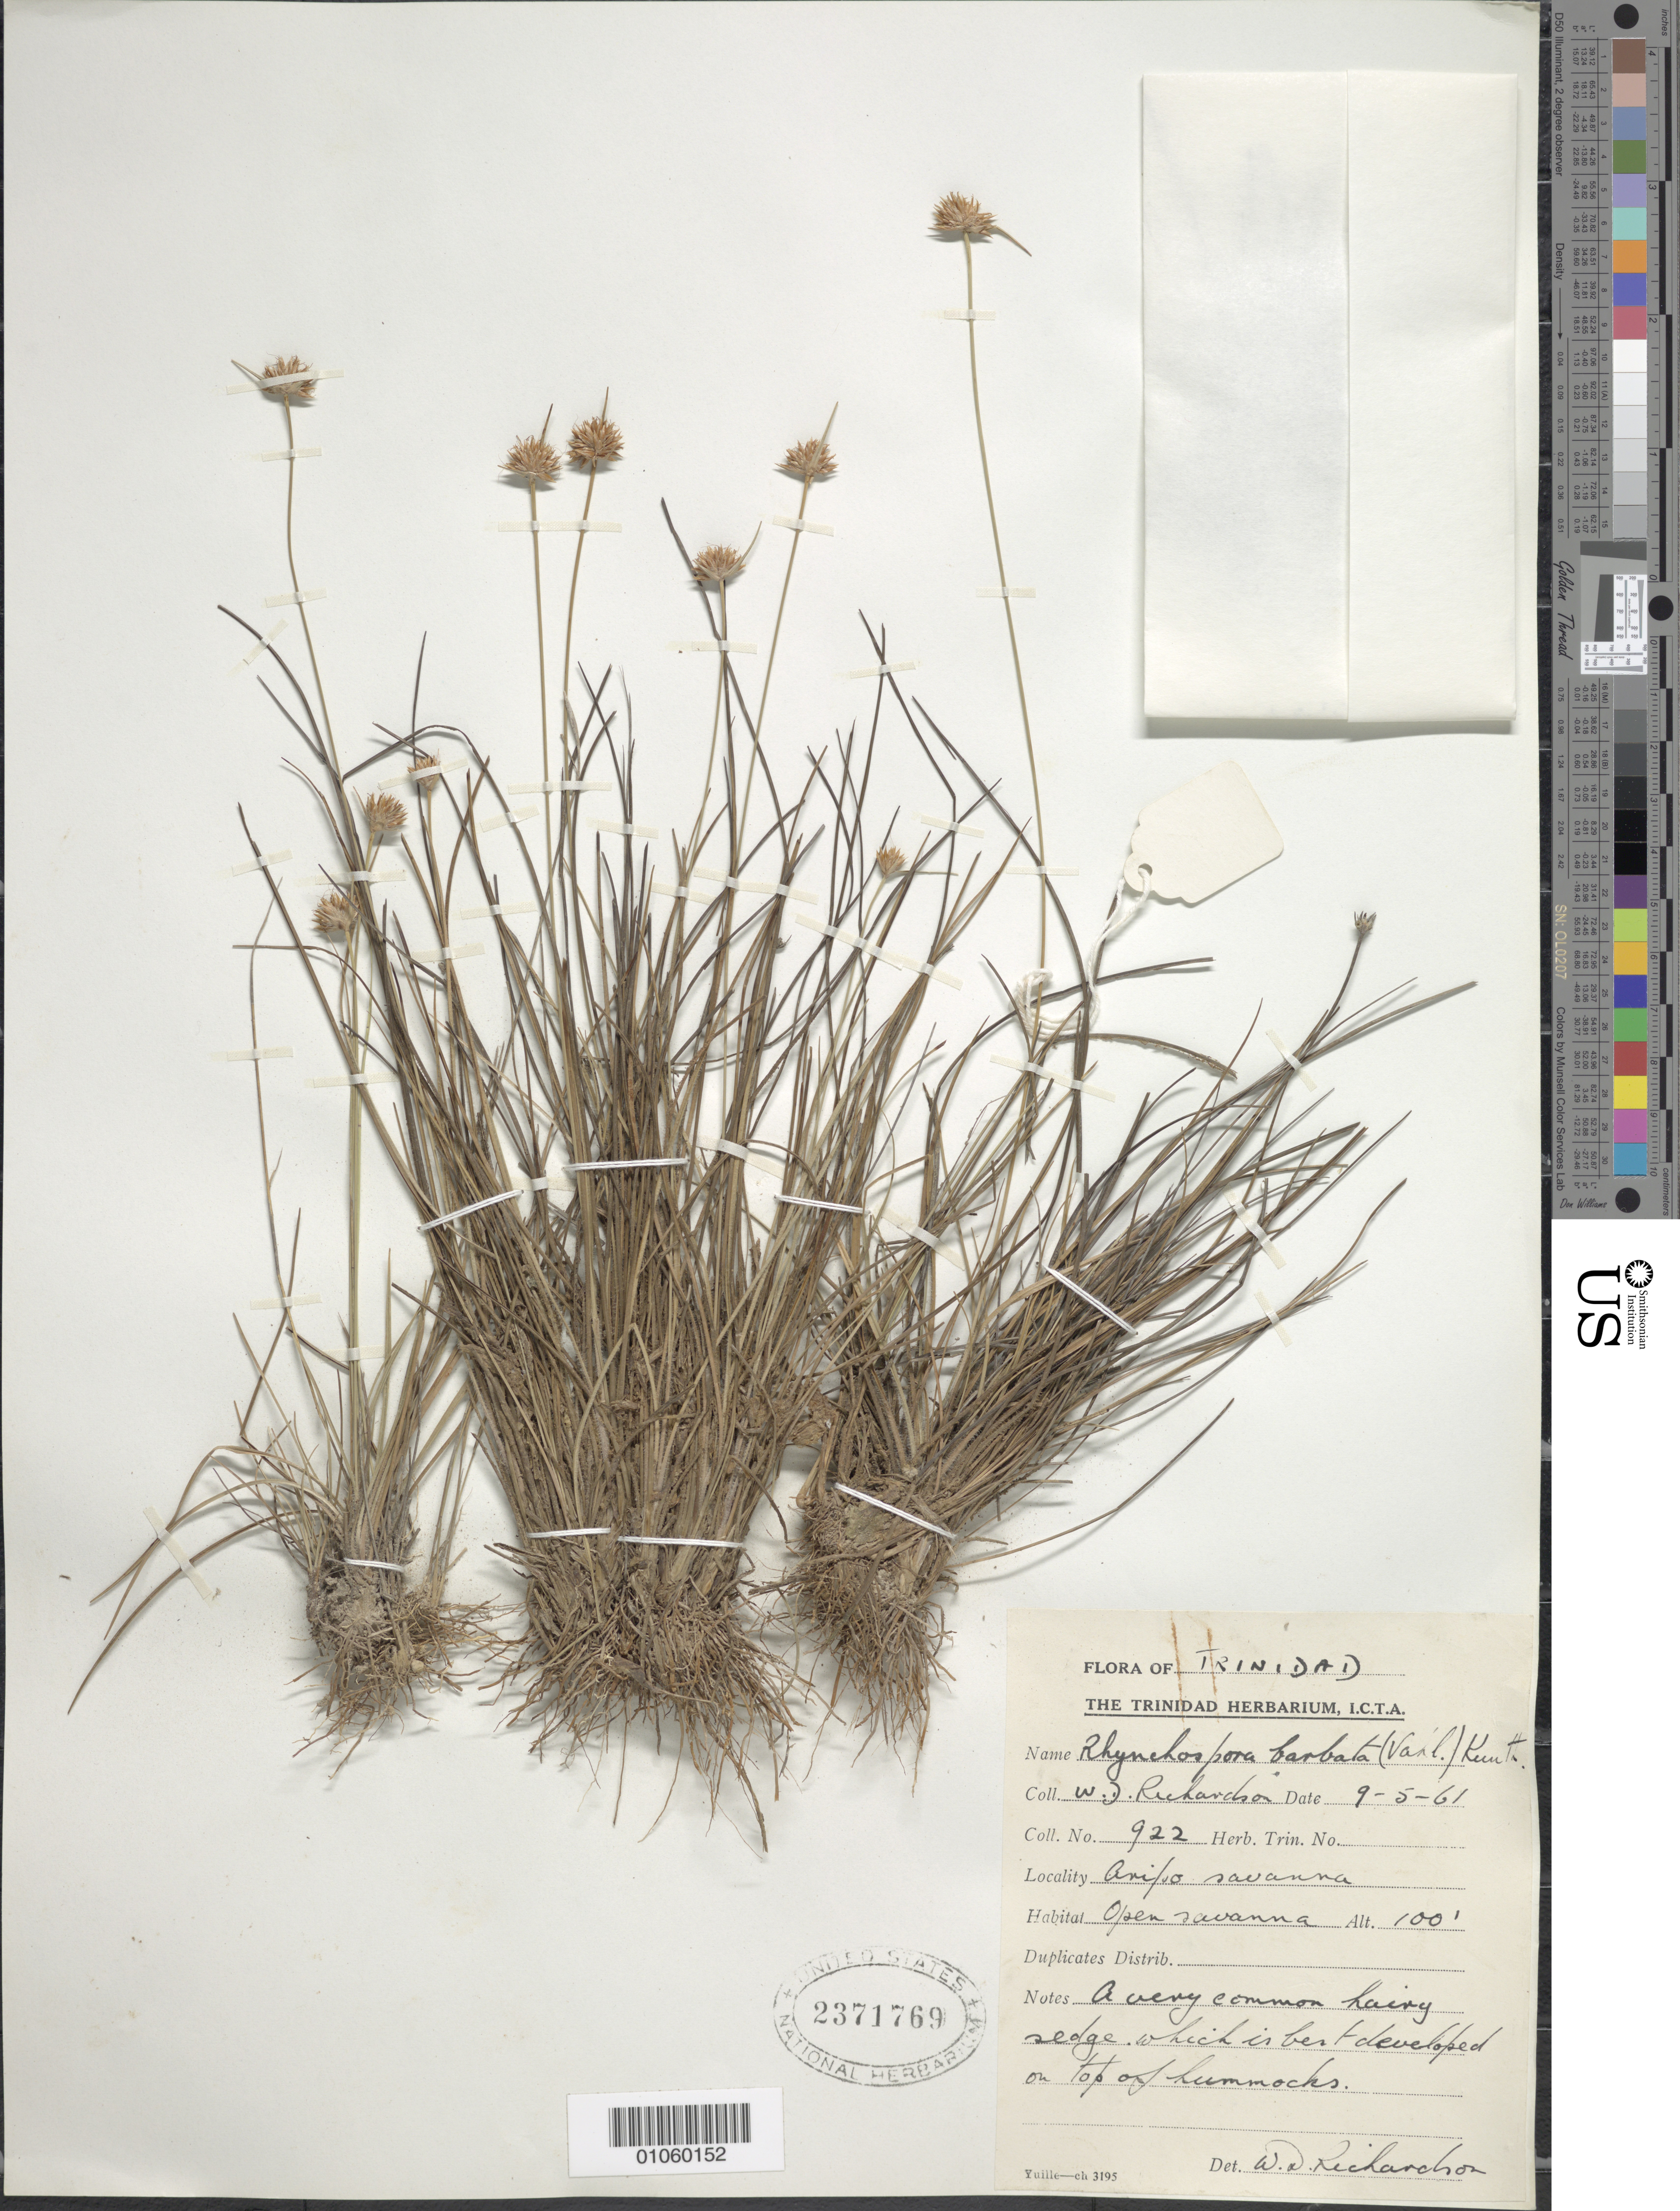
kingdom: Plantae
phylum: Tracheophyta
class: Liliopsida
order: Poales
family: Cyperaceae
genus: Rhynchospora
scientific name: Rhynchospora barbata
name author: (Vahl) Kunth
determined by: Alves, K.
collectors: W. D. Richardson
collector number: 922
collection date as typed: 05 Sep 1861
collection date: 1861-09-05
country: Trinidad and Tobago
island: Trinidad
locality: Aripo savanna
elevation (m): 30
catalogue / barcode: US 2371769